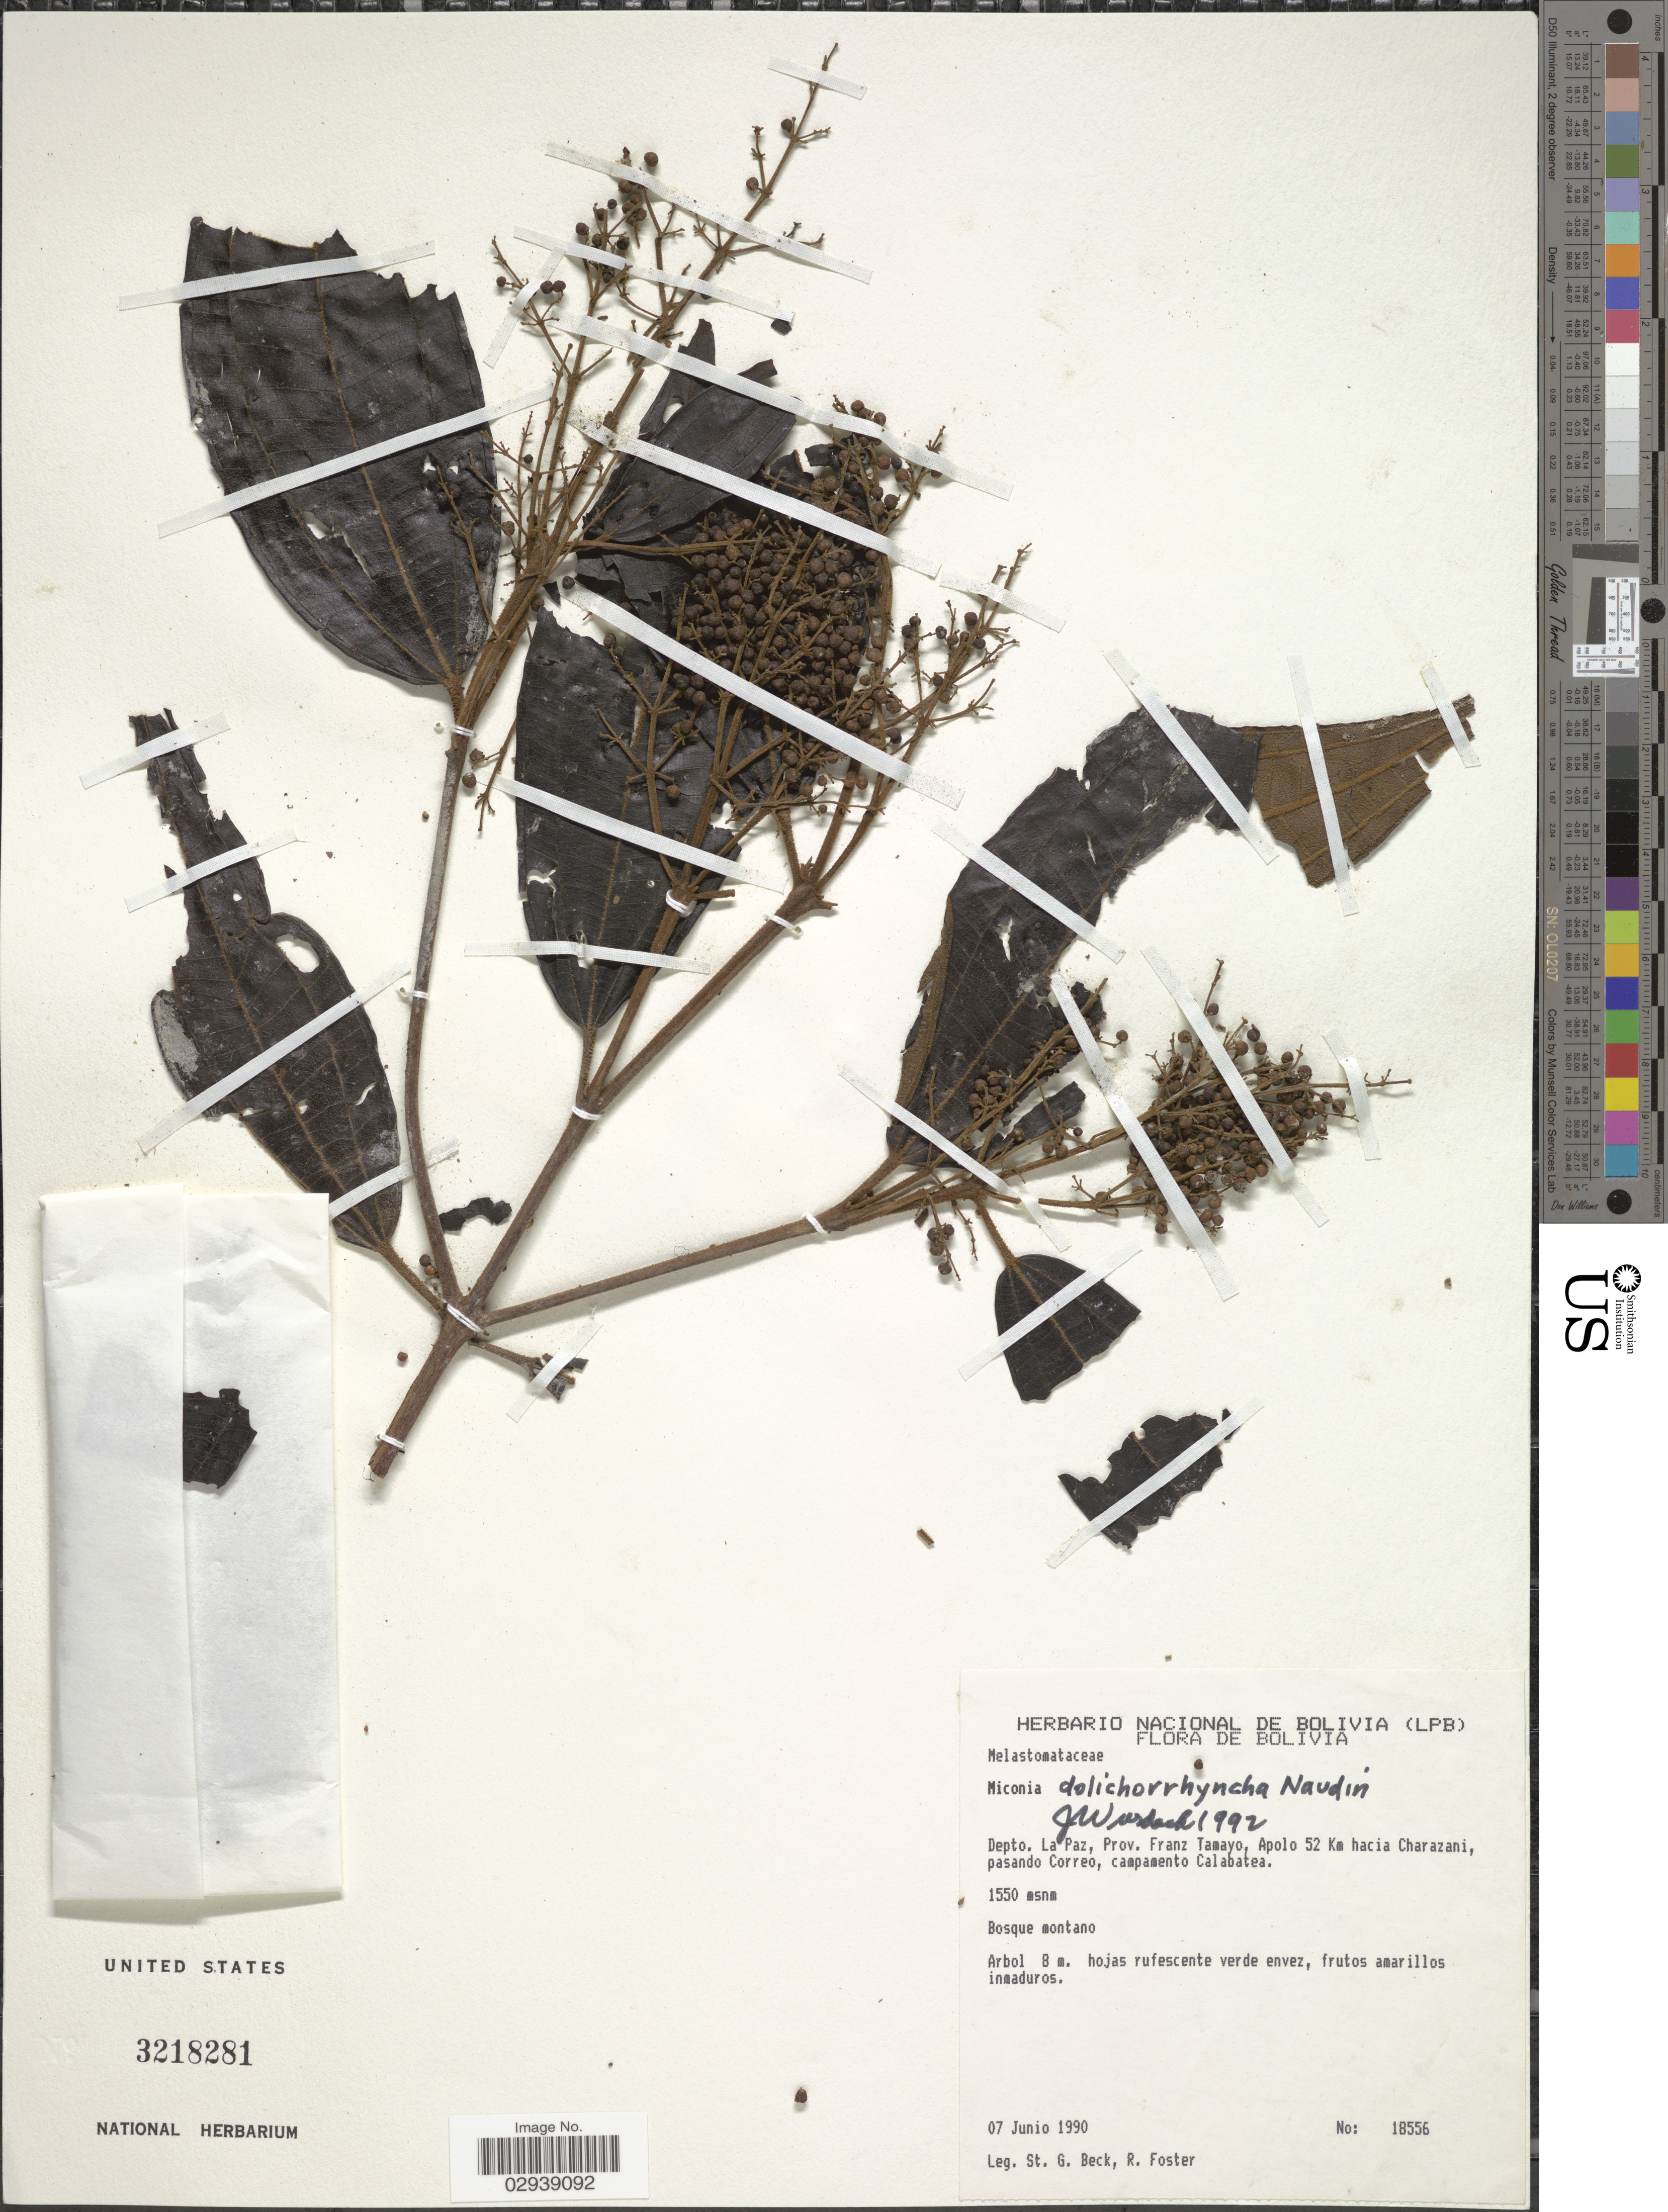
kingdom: Plantae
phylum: Tracheophyta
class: Magnoliopsida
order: Myrtales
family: Melastomataceae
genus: Miconia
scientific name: Miconia dolichorrhyncha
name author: Naudin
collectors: S. G. Beck & R. Foster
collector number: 18556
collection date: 1990-06-07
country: Bolivia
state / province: La Paz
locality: Depto. La Paz, Prov. Franz Tamayo, Apolo 52 Km hacia Charazani, passando Correo, campamento Calabatea.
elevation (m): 1550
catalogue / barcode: US 3218281